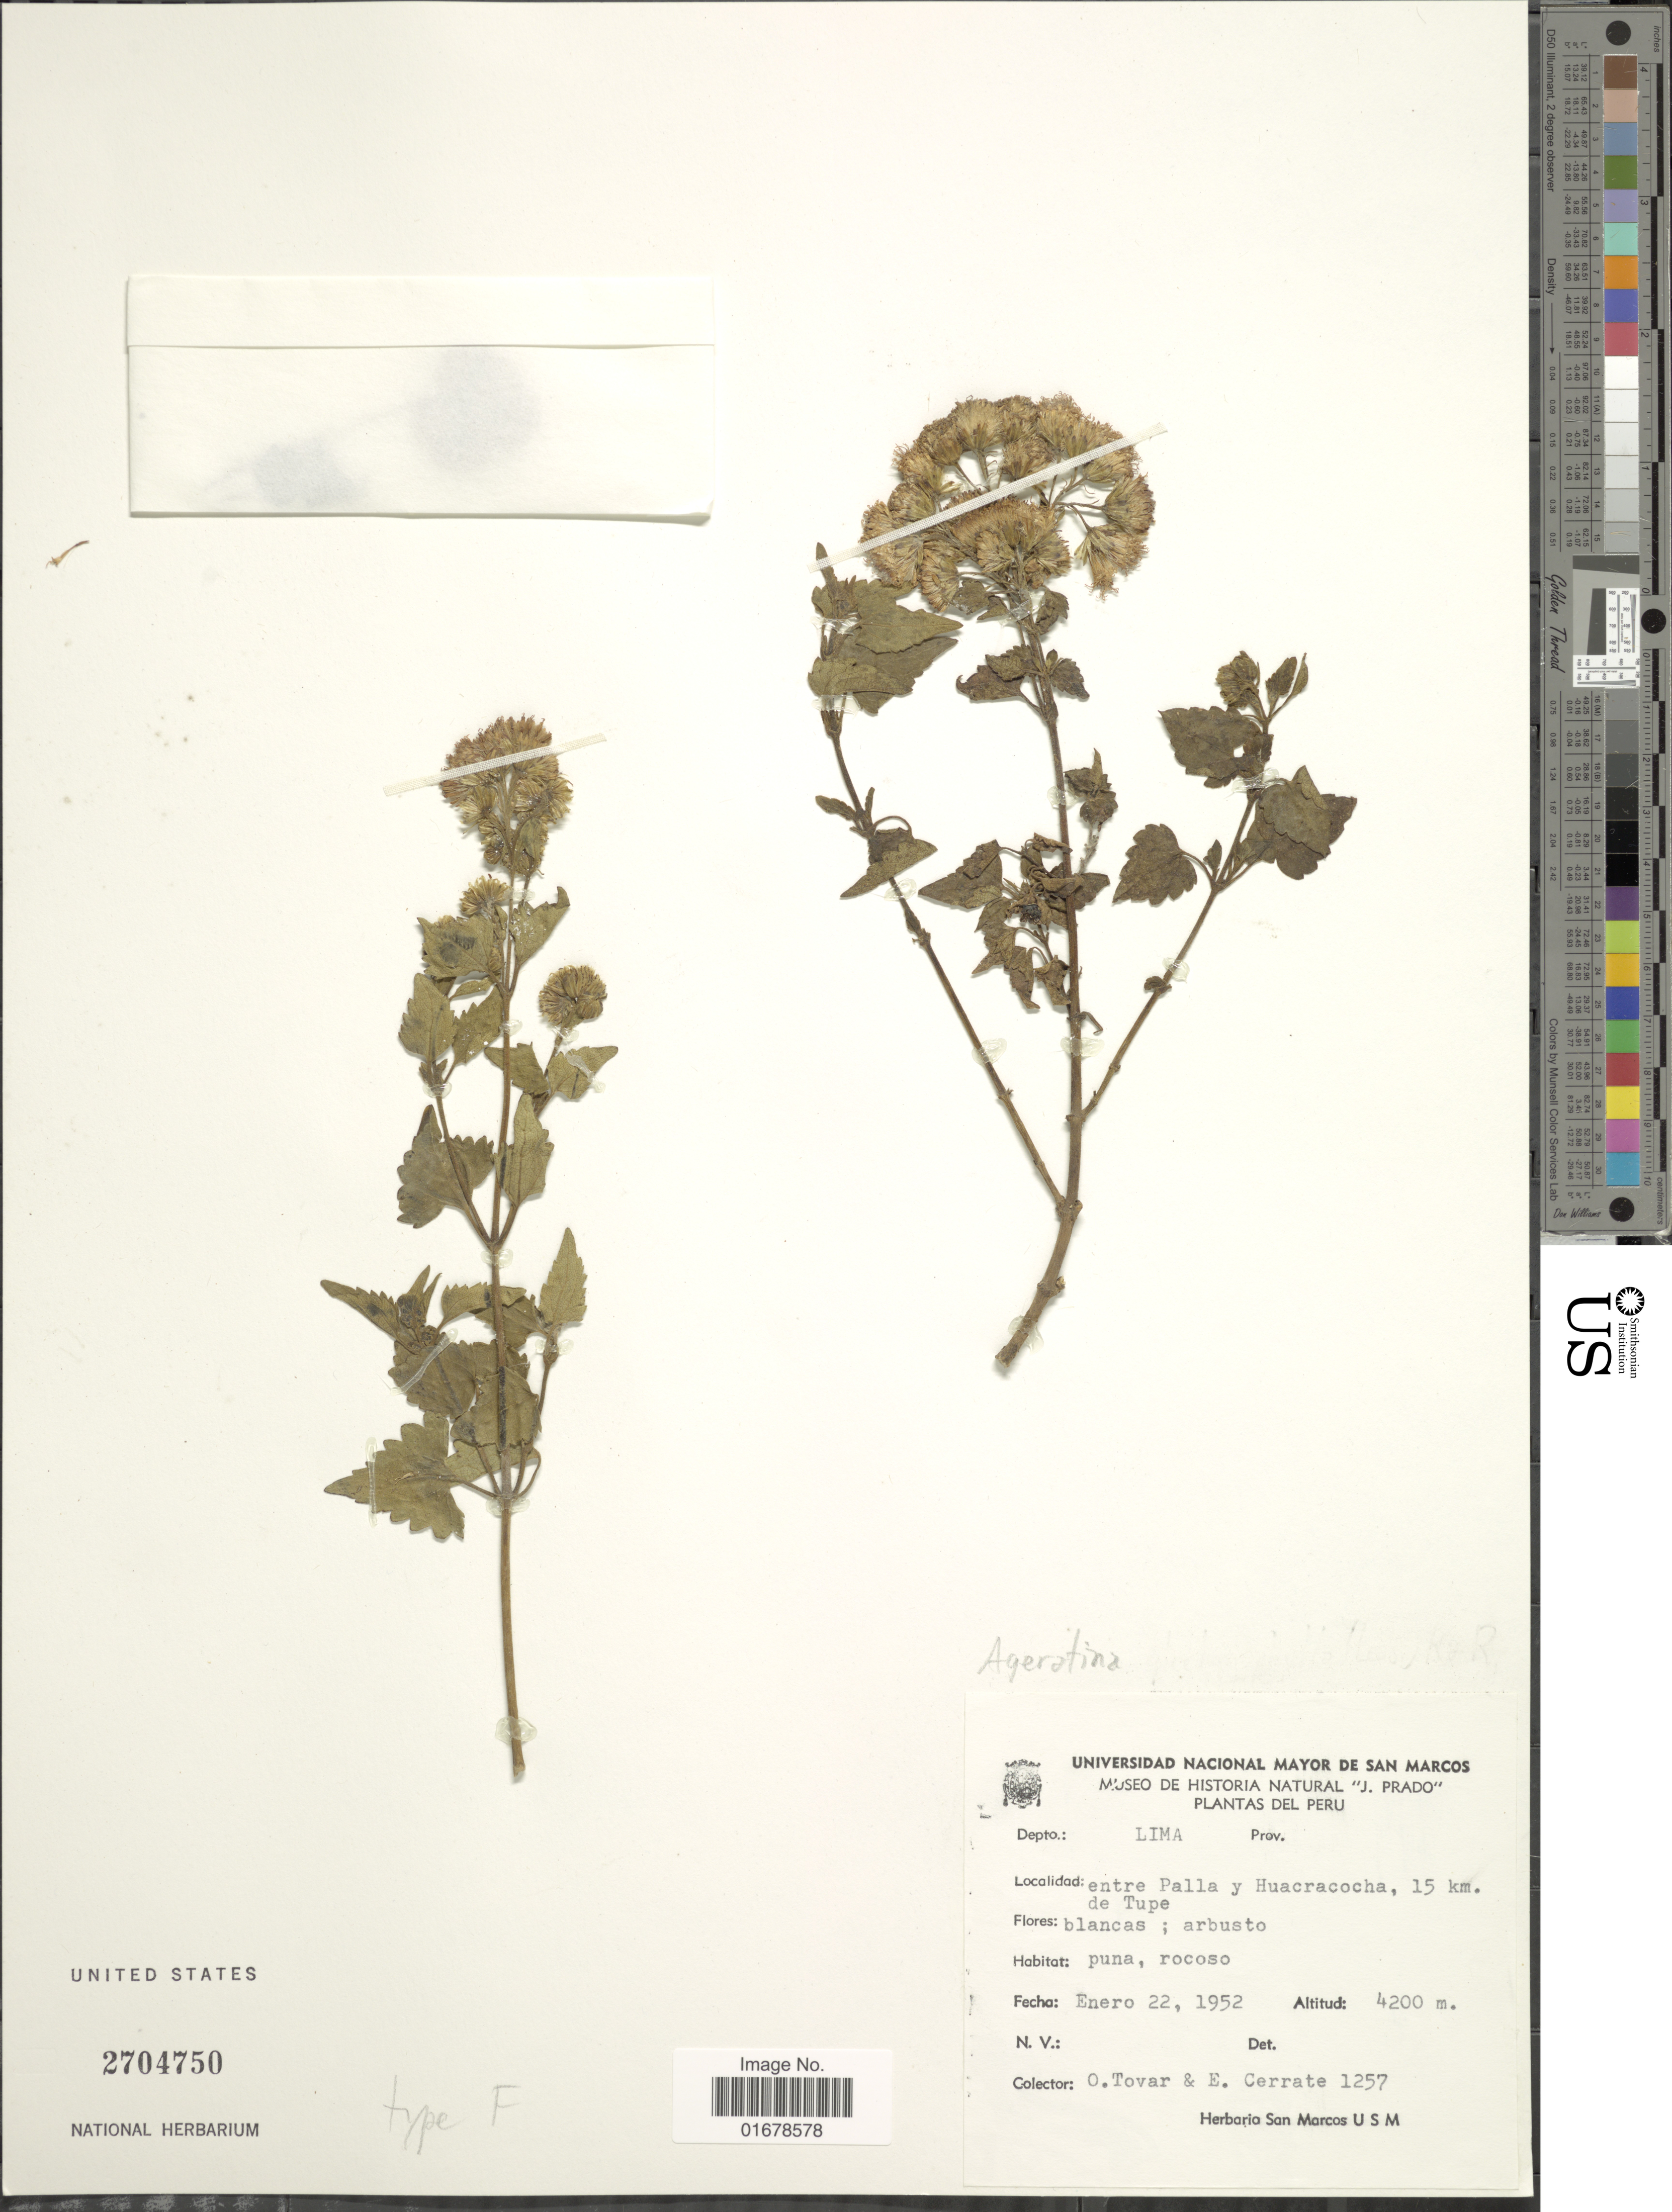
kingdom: Plantae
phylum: Tracheophyta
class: Magnoliopsida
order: Asterales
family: Asteraceae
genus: Ageratina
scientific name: Ageratina sp.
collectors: Ó. Tovar & E. Cerrate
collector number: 1257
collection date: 1952-01-22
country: Peru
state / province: Lima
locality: Dept.: Lima, entre Palla y Huacracoha, 15 km de Tupe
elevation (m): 4200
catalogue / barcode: US 2704750